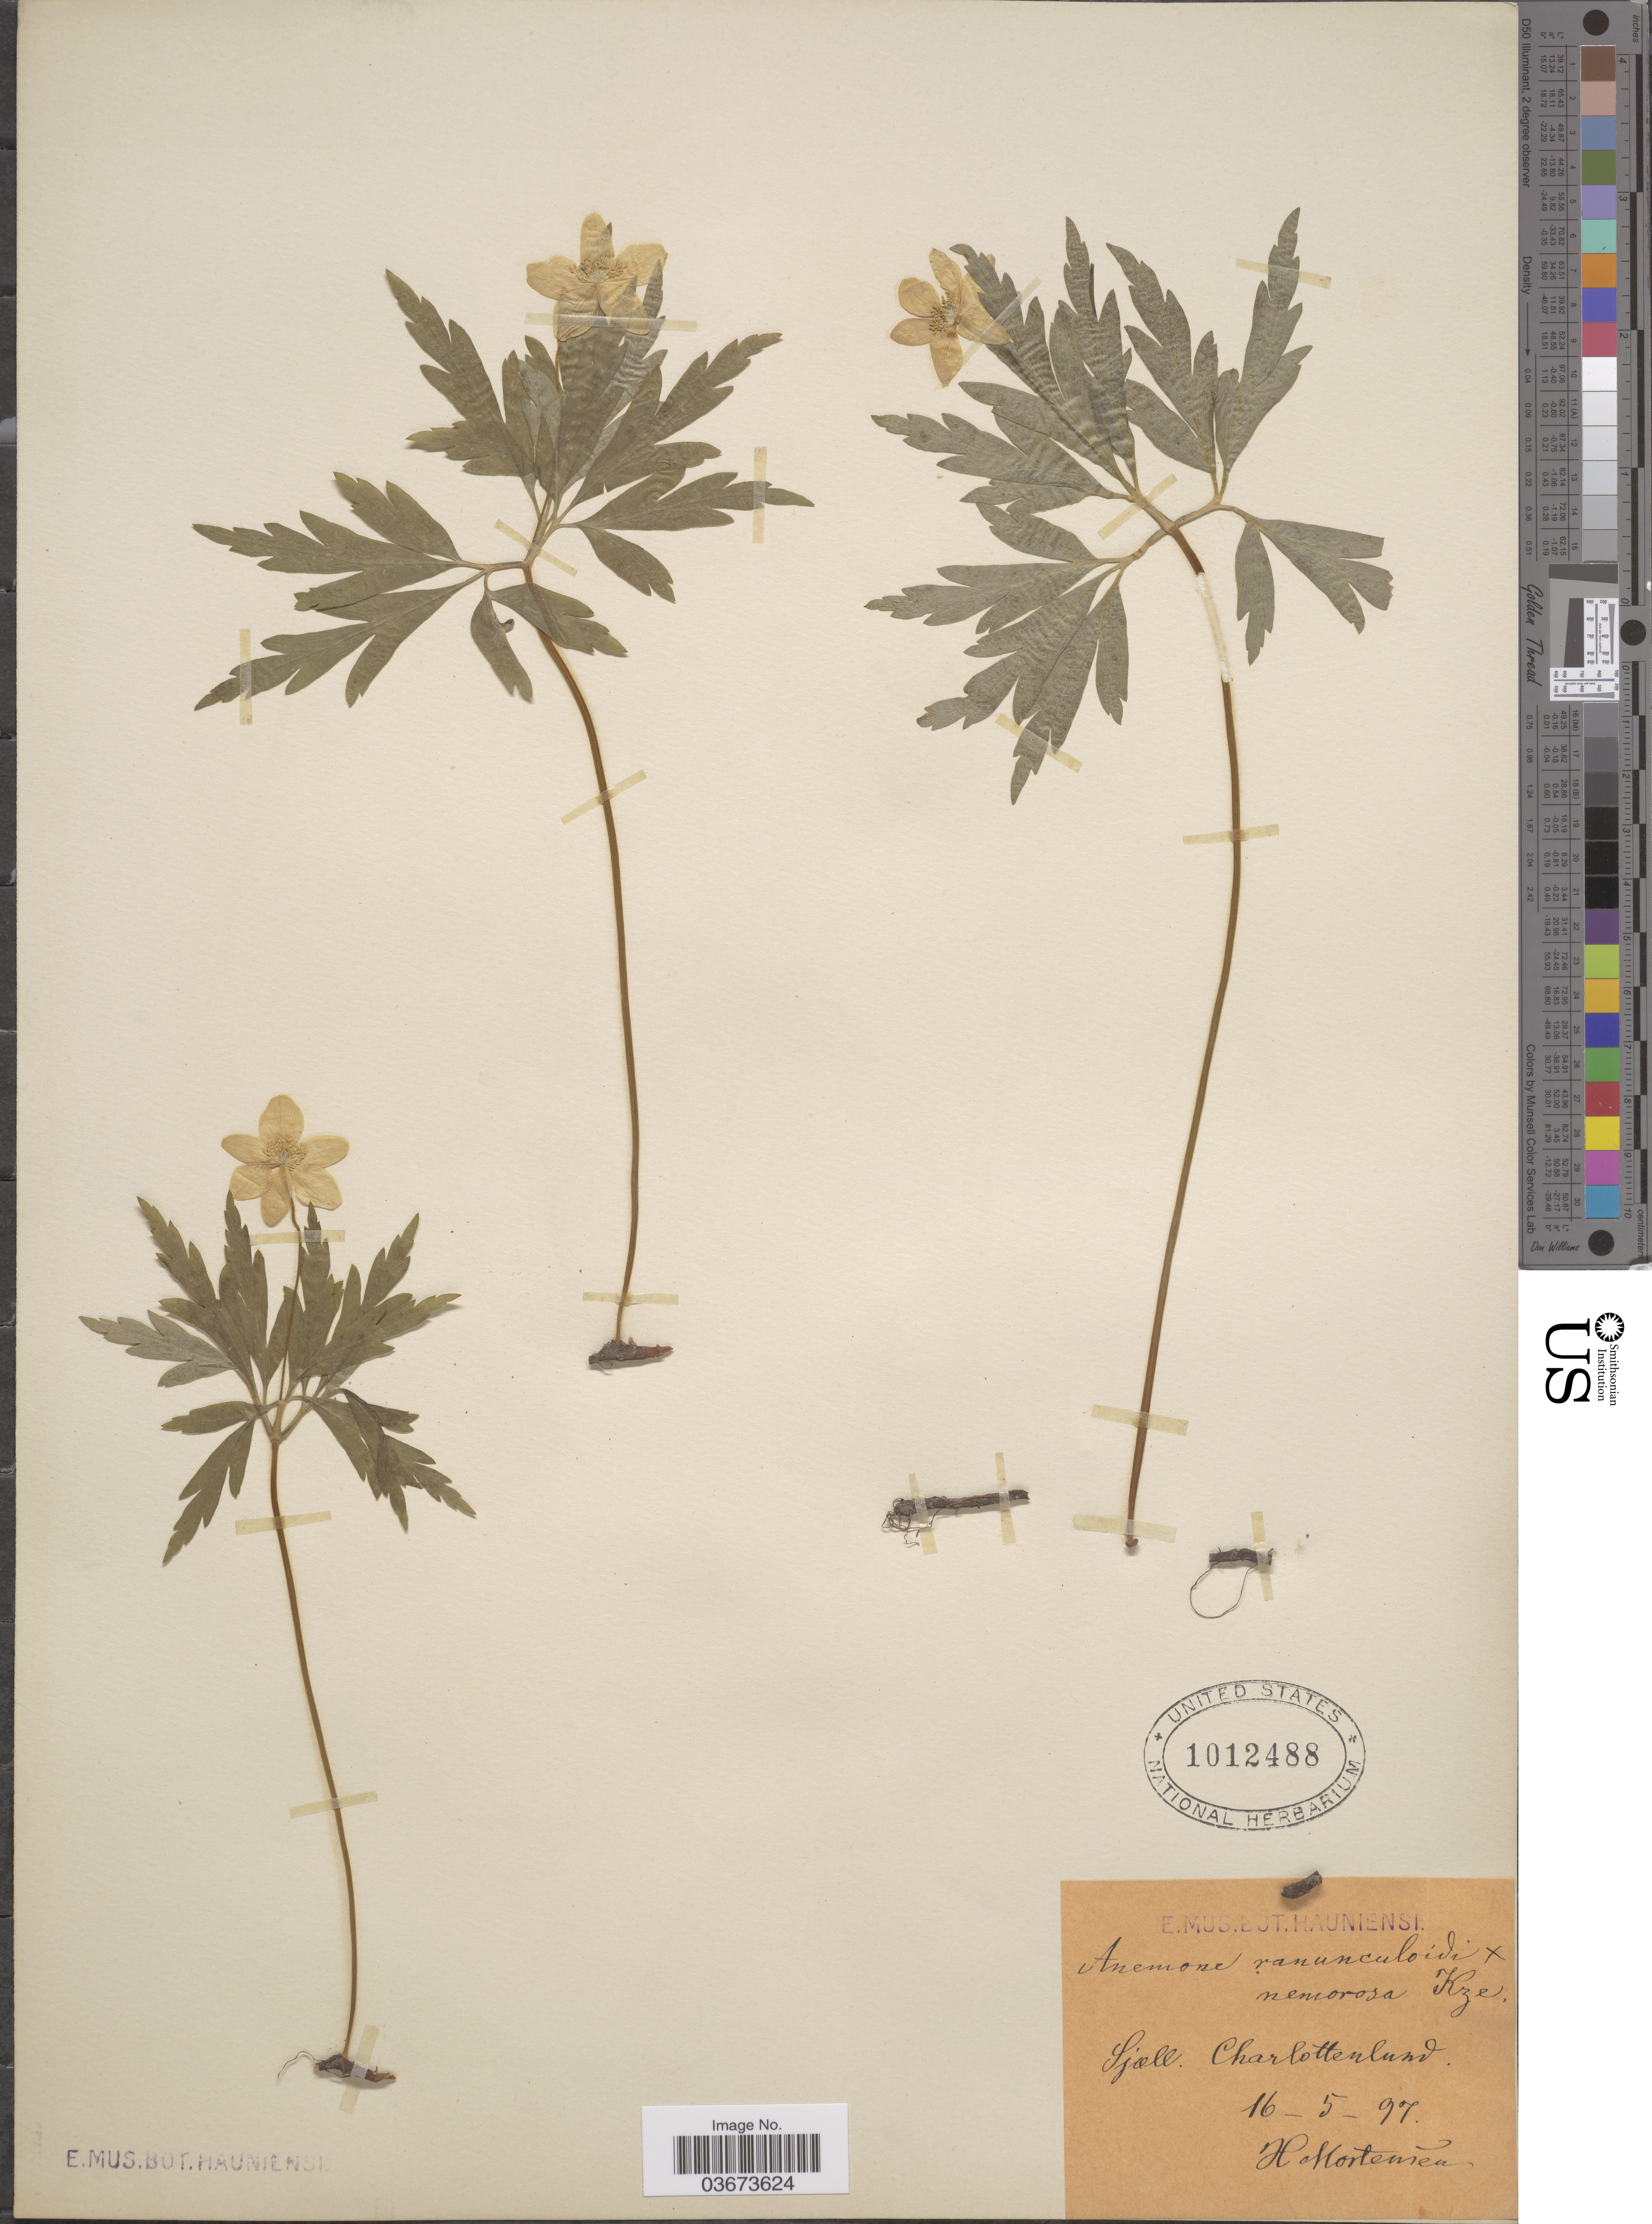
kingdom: Plantae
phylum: Tracheophyta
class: Magnoliopsida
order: Ranunculales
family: Ranunculaceae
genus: Anemone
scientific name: Anemone ranunculoides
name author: L.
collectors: H. Mortensen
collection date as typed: Transcribed d/m/y: 16/5/97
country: Denmark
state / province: Sjæland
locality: Sjæll. Charlottenlund.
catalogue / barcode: US 1012488